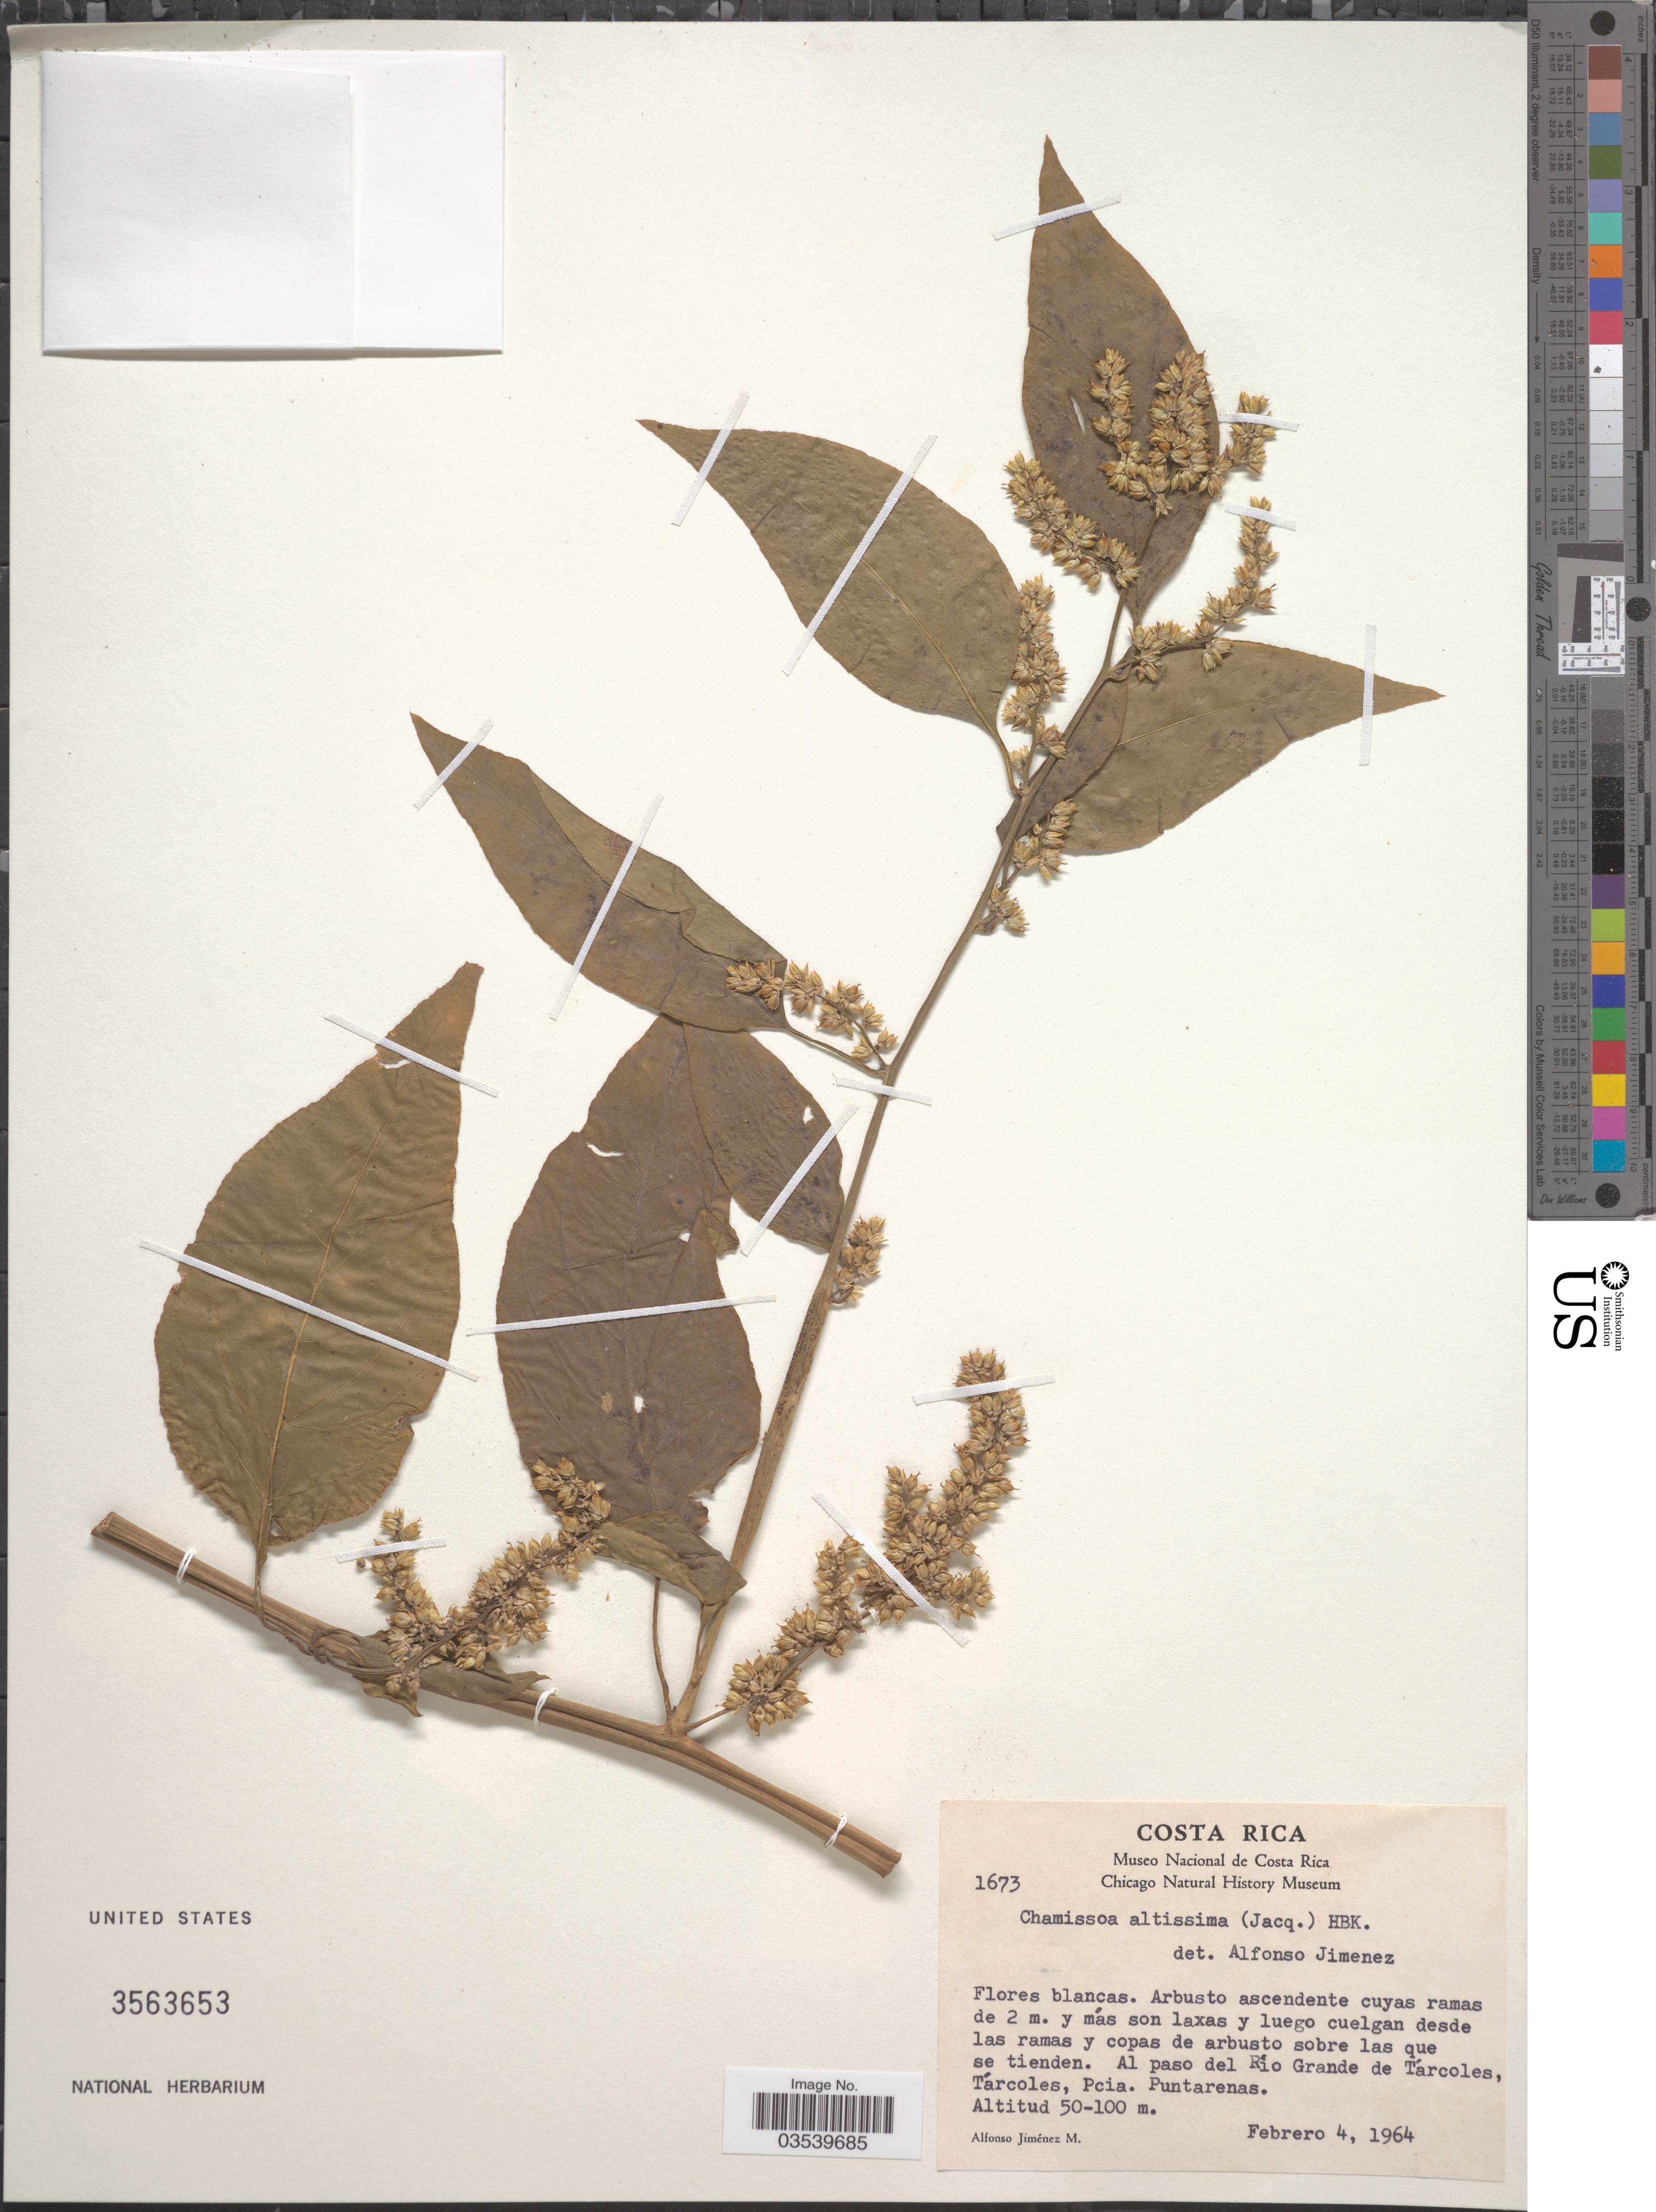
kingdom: Plantae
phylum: Tracheophyta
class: Magnoliopsida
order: Caryophyllales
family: Amaranthaceae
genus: Chamissoa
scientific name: Chamissoa altissima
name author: (Jacq.) Kunth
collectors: A. Jimenez M.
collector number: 1673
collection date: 1964-02-04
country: Costa Rica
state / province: Puntarenas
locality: Al paso del Río Grande de Tárcoles, Tárcoles.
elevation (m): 50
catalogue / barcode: US 3563653